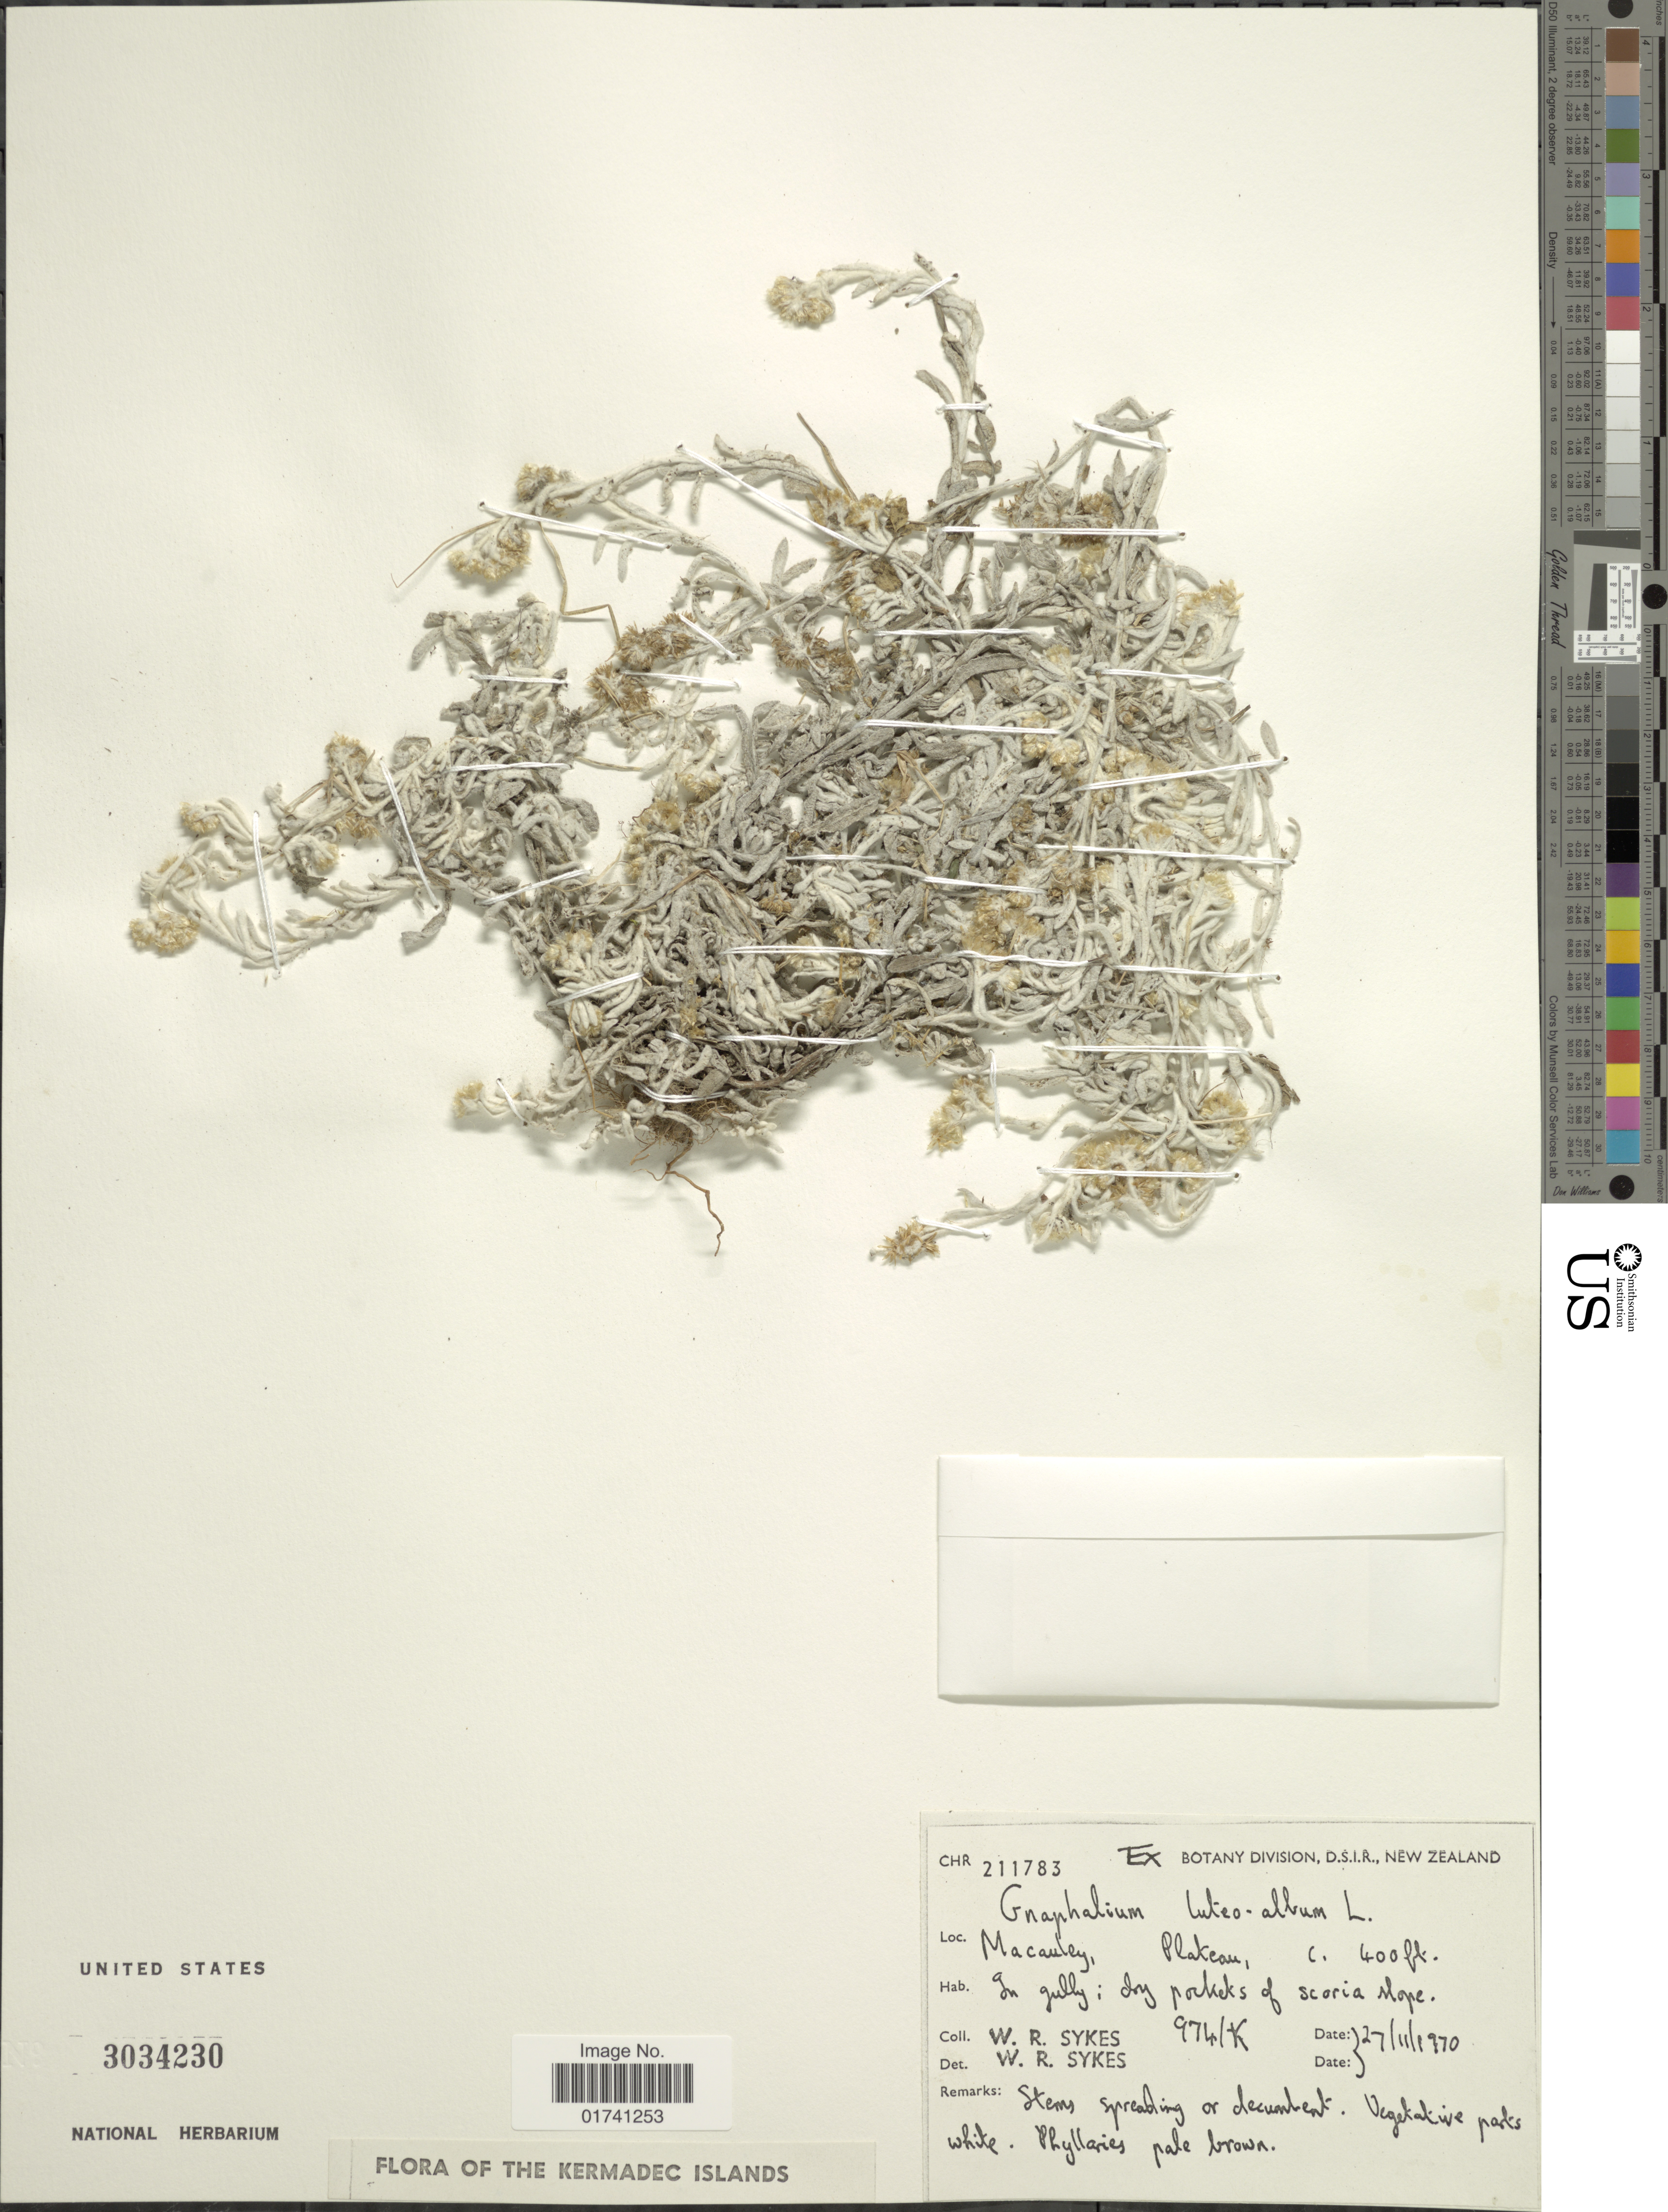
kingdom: Plantae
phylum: Tracheophyta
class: Magnoliopsida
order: Asterales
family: Asteraceae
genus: Laphangium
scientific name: Laphangium luteoalbum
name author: (L.) Tzvelev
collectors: W. R. Sykes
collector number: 9741K*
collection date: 1970-02-27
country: New Zealand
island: Macauley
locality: Macauley. Plateau . Kermadec Islands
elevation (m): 122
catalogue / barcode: US 3034230